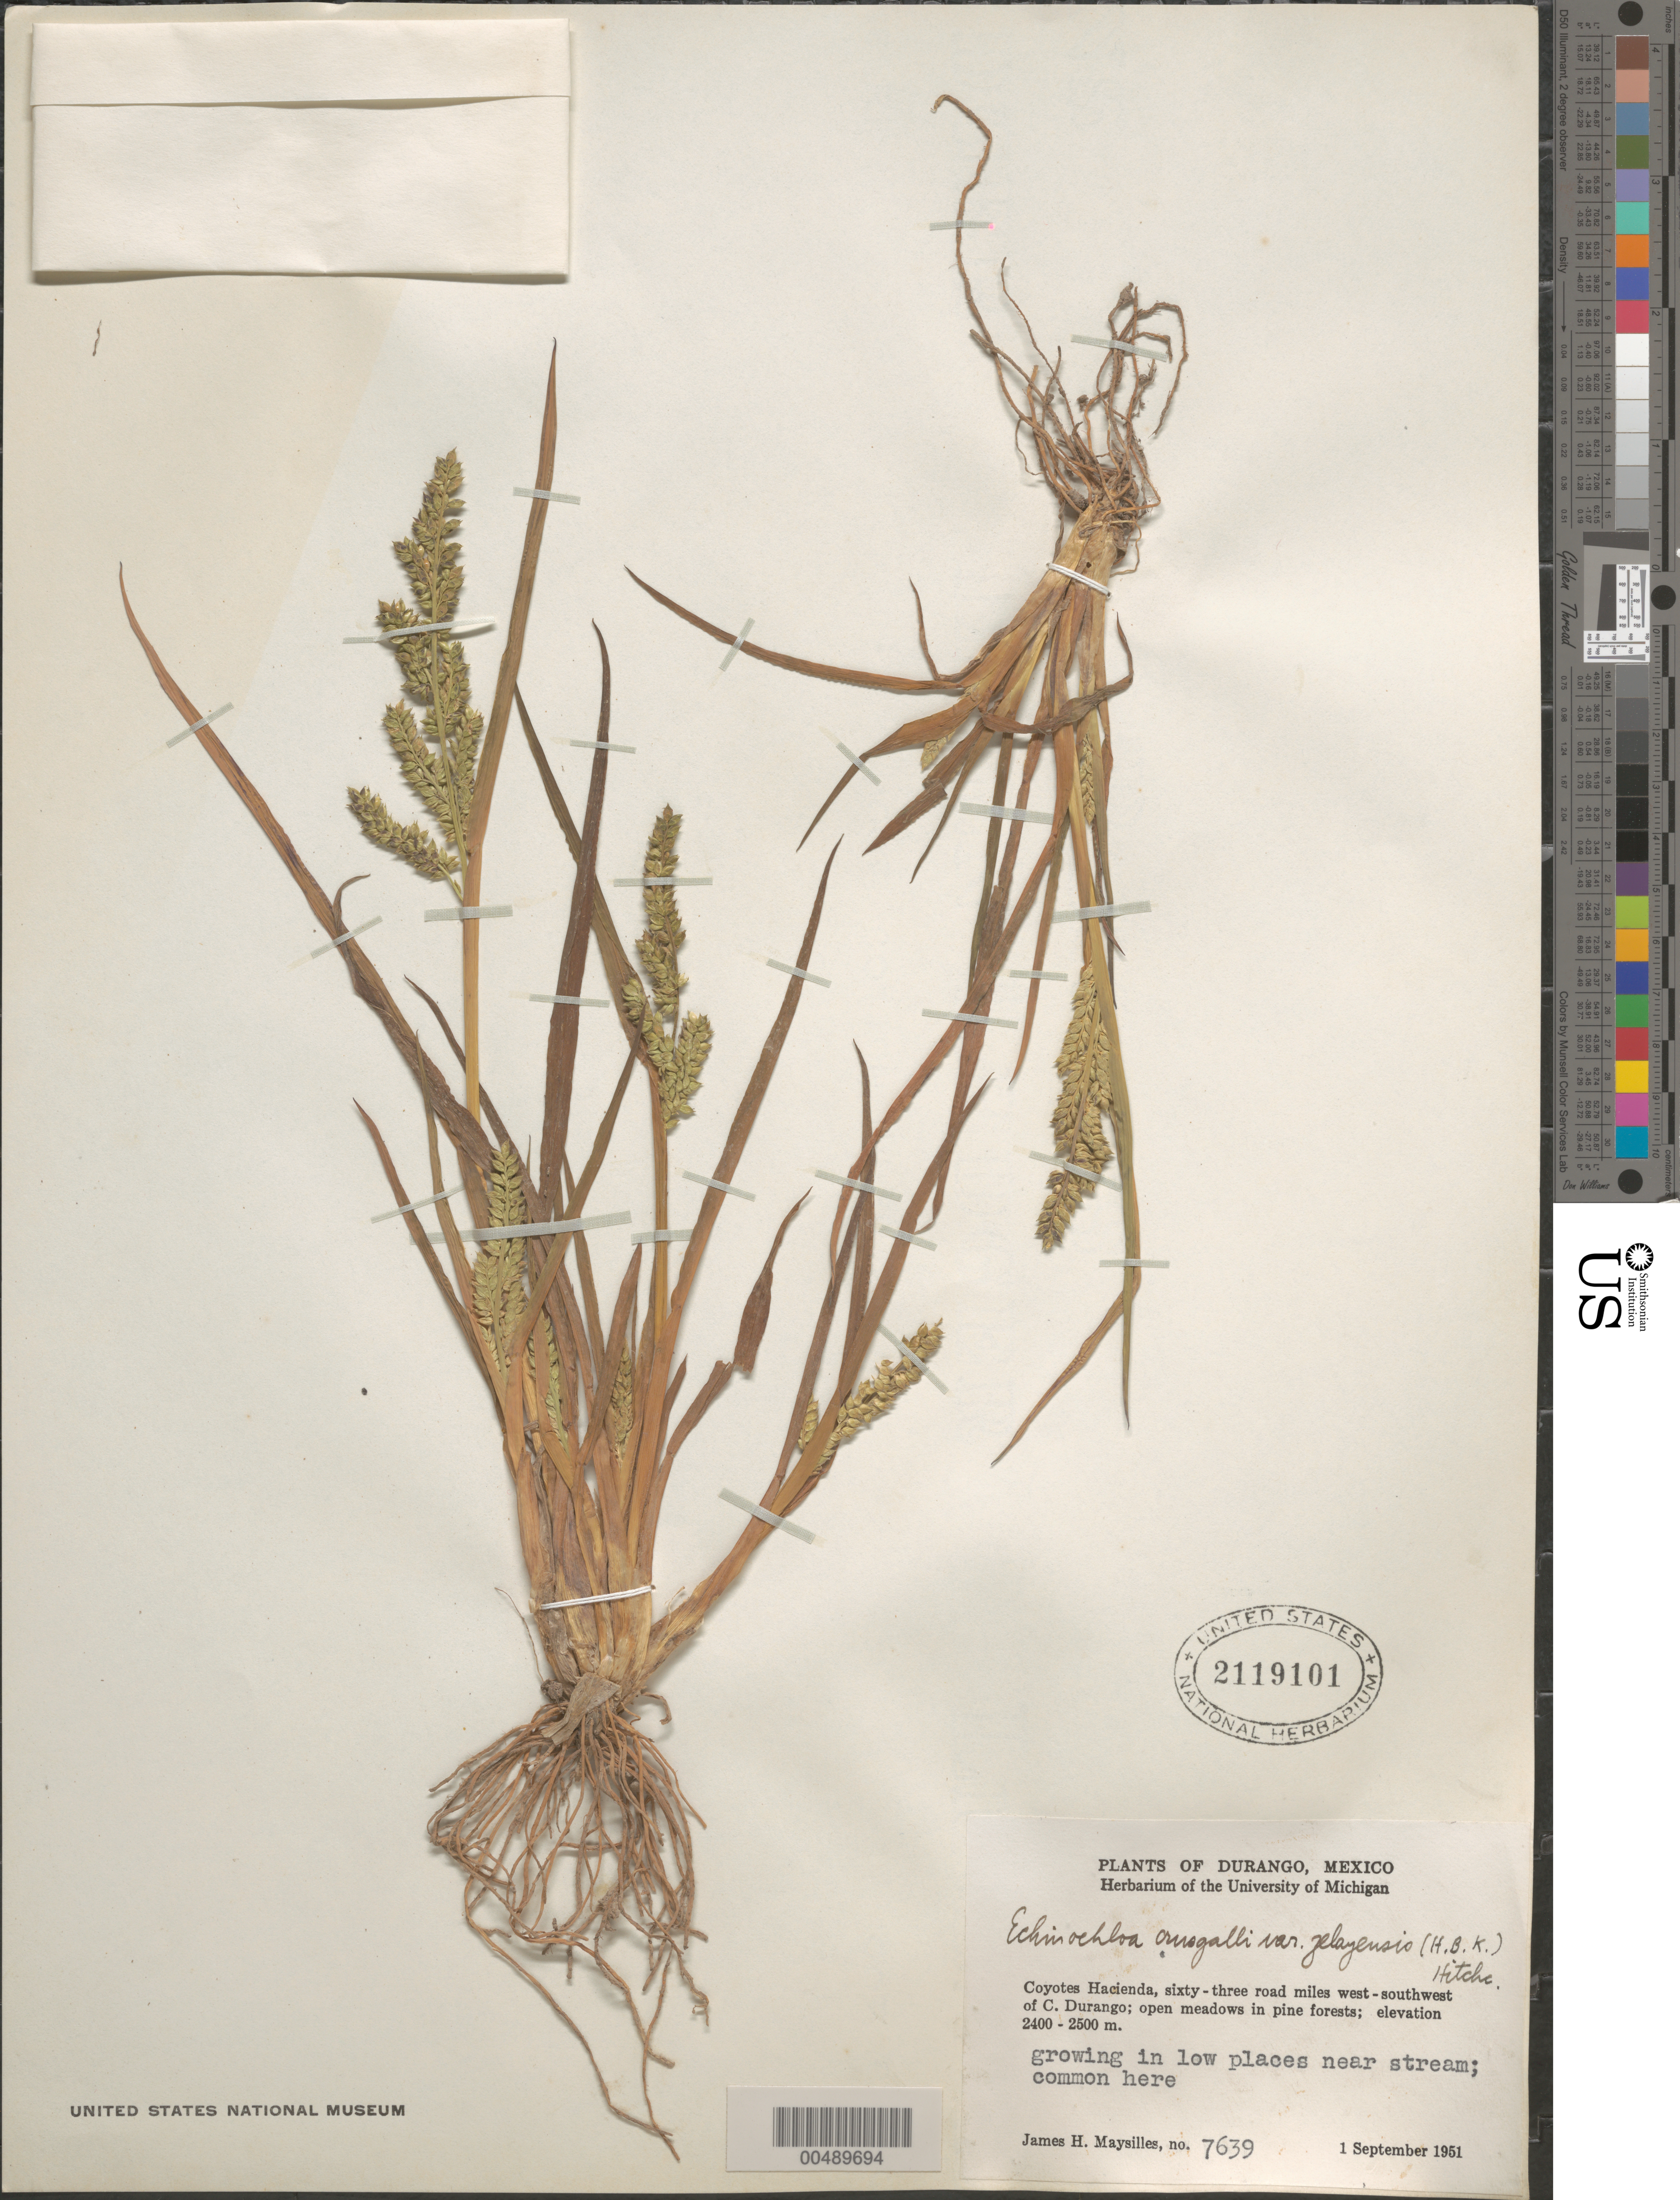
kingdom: Plantae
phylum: Tracheophyta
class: Liliopsida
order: Poales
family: Poaceae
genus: Echinochloa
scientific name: Echinochloa crus-galli var. zelayensis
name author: (Kunth) Hitchc.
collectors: J. Maysilles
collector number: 7639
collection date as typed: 1 Sep 1951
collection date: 1951-09-01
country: Mexico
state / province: Durango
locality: Coyotes Hacienda, 63 rd mi WSW of Cd. Durango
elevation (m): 2400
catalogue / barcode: US 2119101